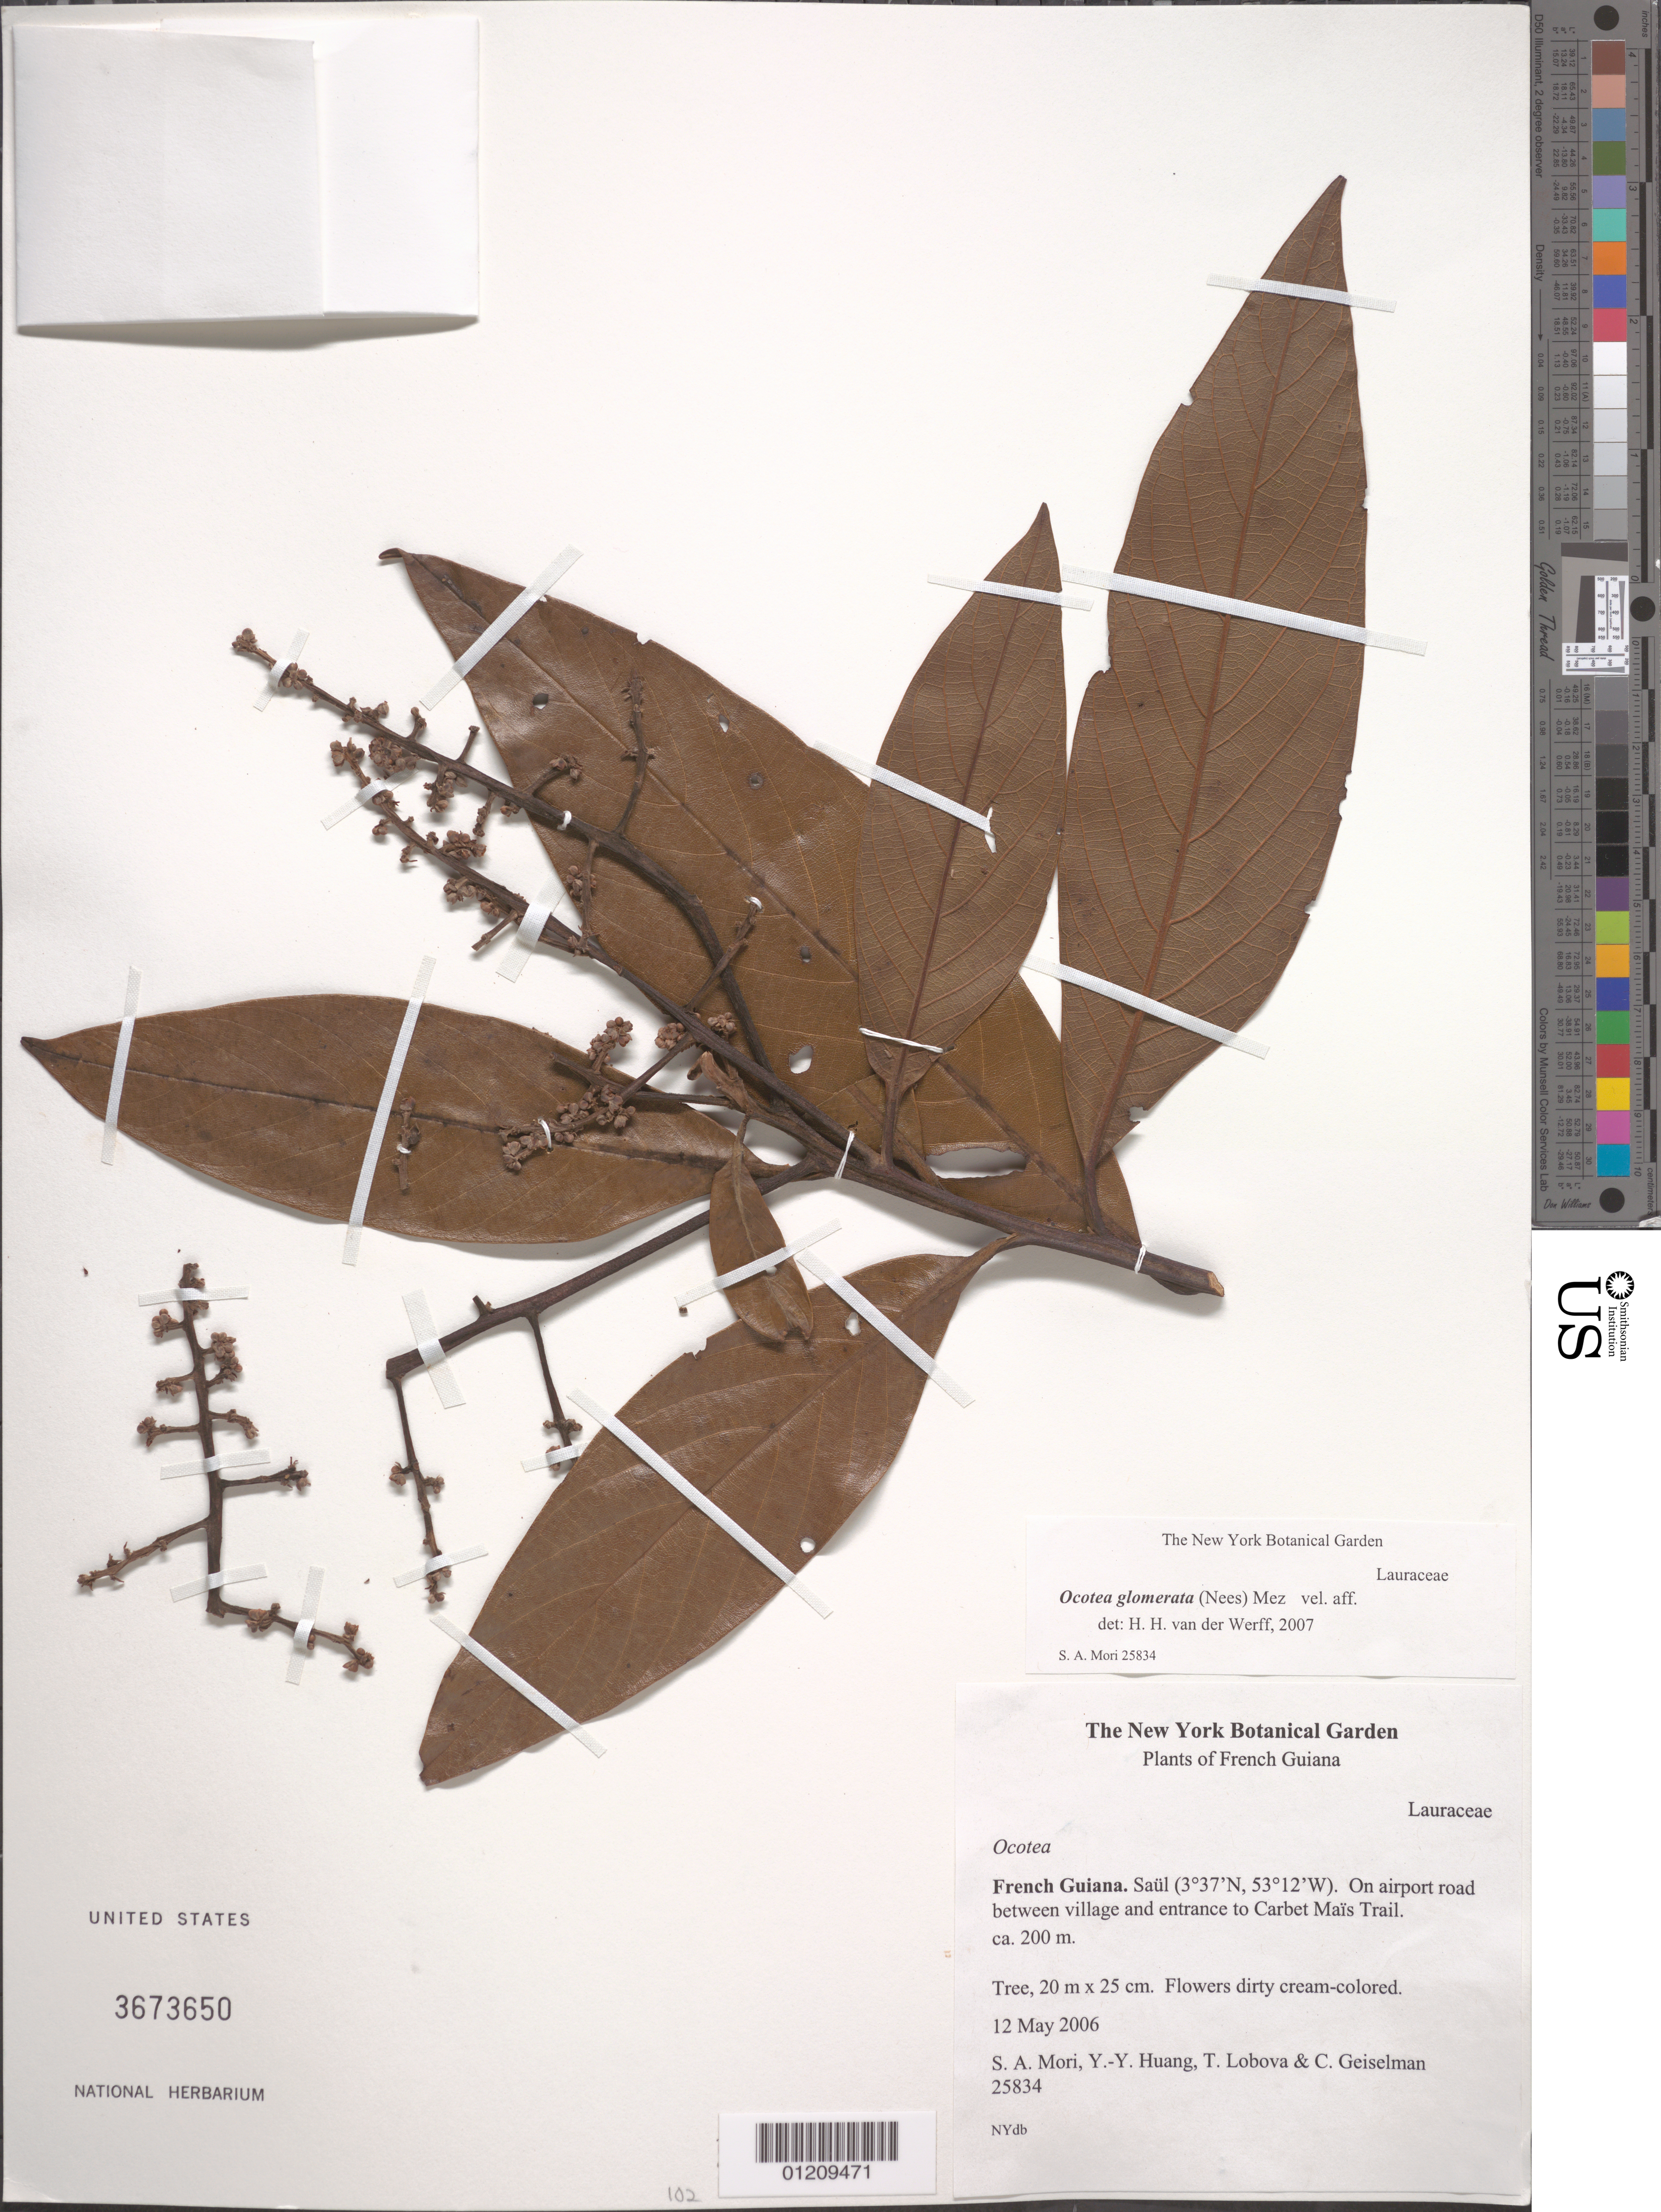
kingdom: Plantae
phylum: Tracheophyta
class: Magnoliopsida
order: Laurales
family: Lauraceae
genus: Ocotea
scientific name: Ocotea glomerata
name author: (Nees) Mez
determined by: van der Werff, H. H.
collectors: S. Mori, Y. Huang, T. Lobova & C. Geiselman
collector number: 25834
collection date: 2006-05-12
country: French Guiana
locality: Saül. On airport road between village and entrance to Carbet Maïs Trail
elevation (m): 200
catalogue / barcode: US 3673650